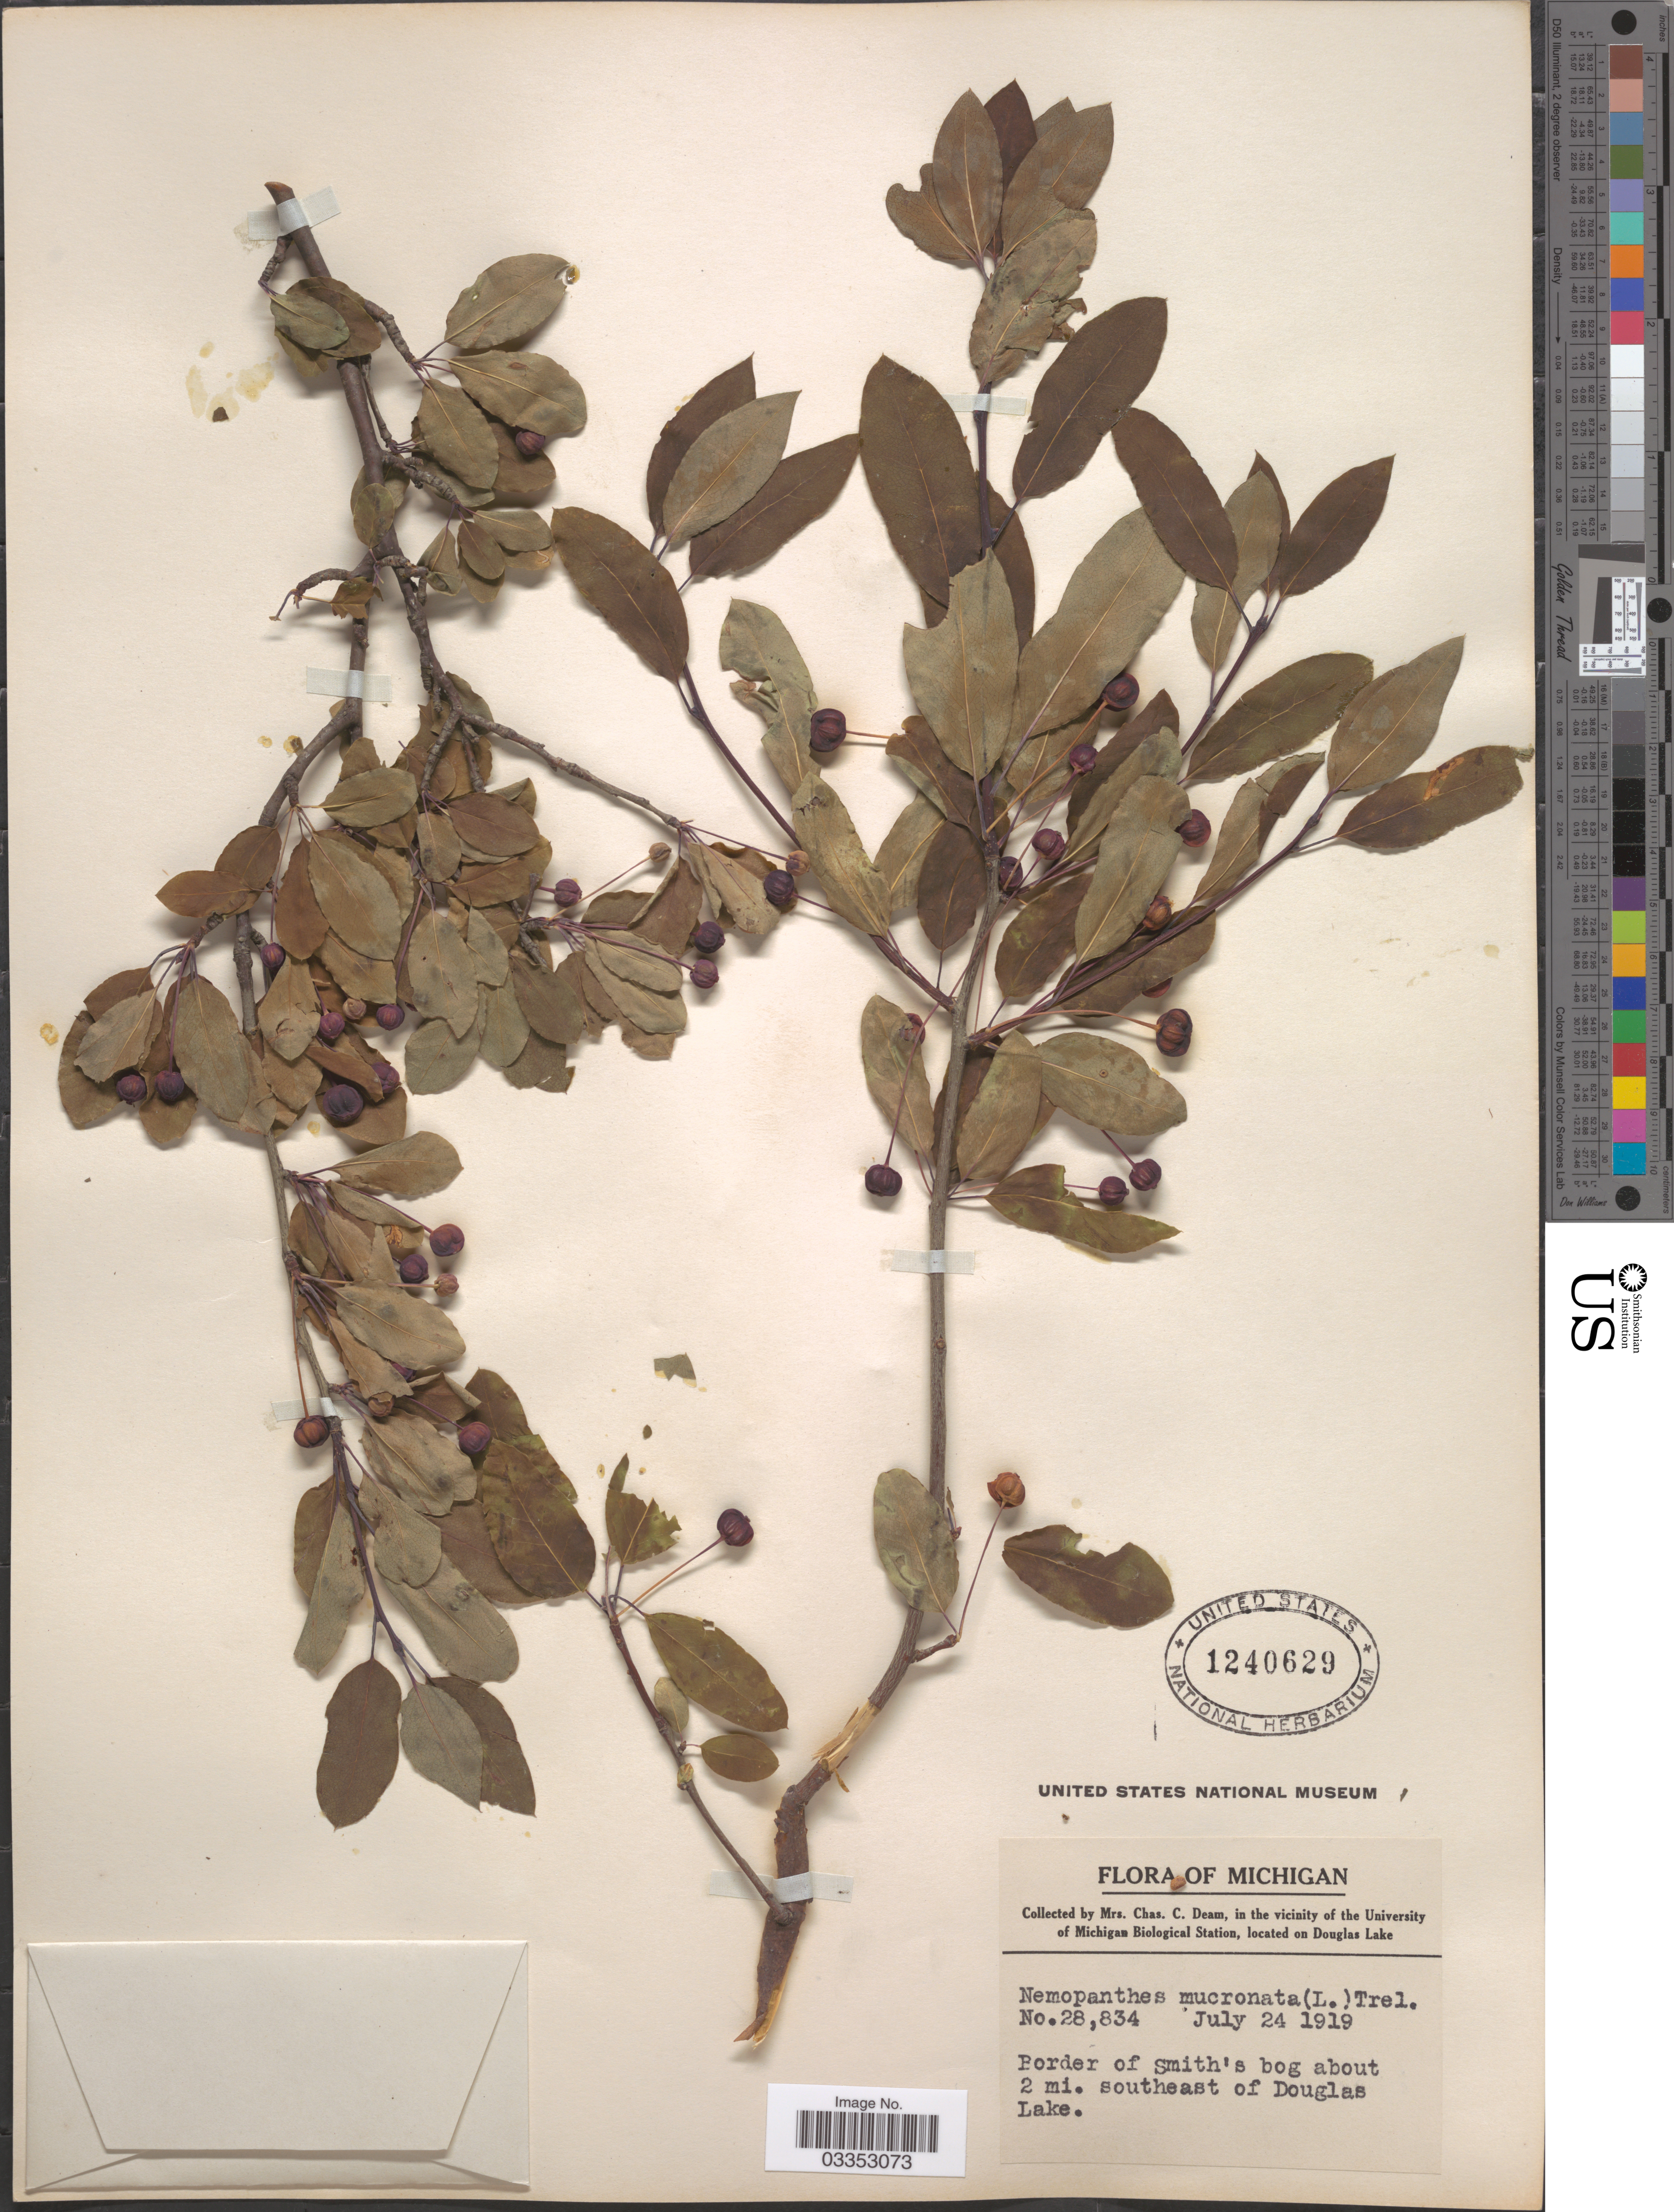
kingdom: Plantae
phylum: Tracheophyta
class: Magnoliopsida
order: Aquifoliales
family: Aquifoliaceae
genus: Nemopanthus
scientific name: Nemopanthus mucronatus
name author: (L.) Trel.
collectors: C. Deam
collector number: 28834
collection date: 1919-07-24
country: United States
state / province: Michigan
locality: In the vicinity of the University of Michigan Biological Station, located on Douglas Lake. Border of Smith's bog about 2 mi. southeast of Douglas Lake.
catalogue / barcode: US 1240629